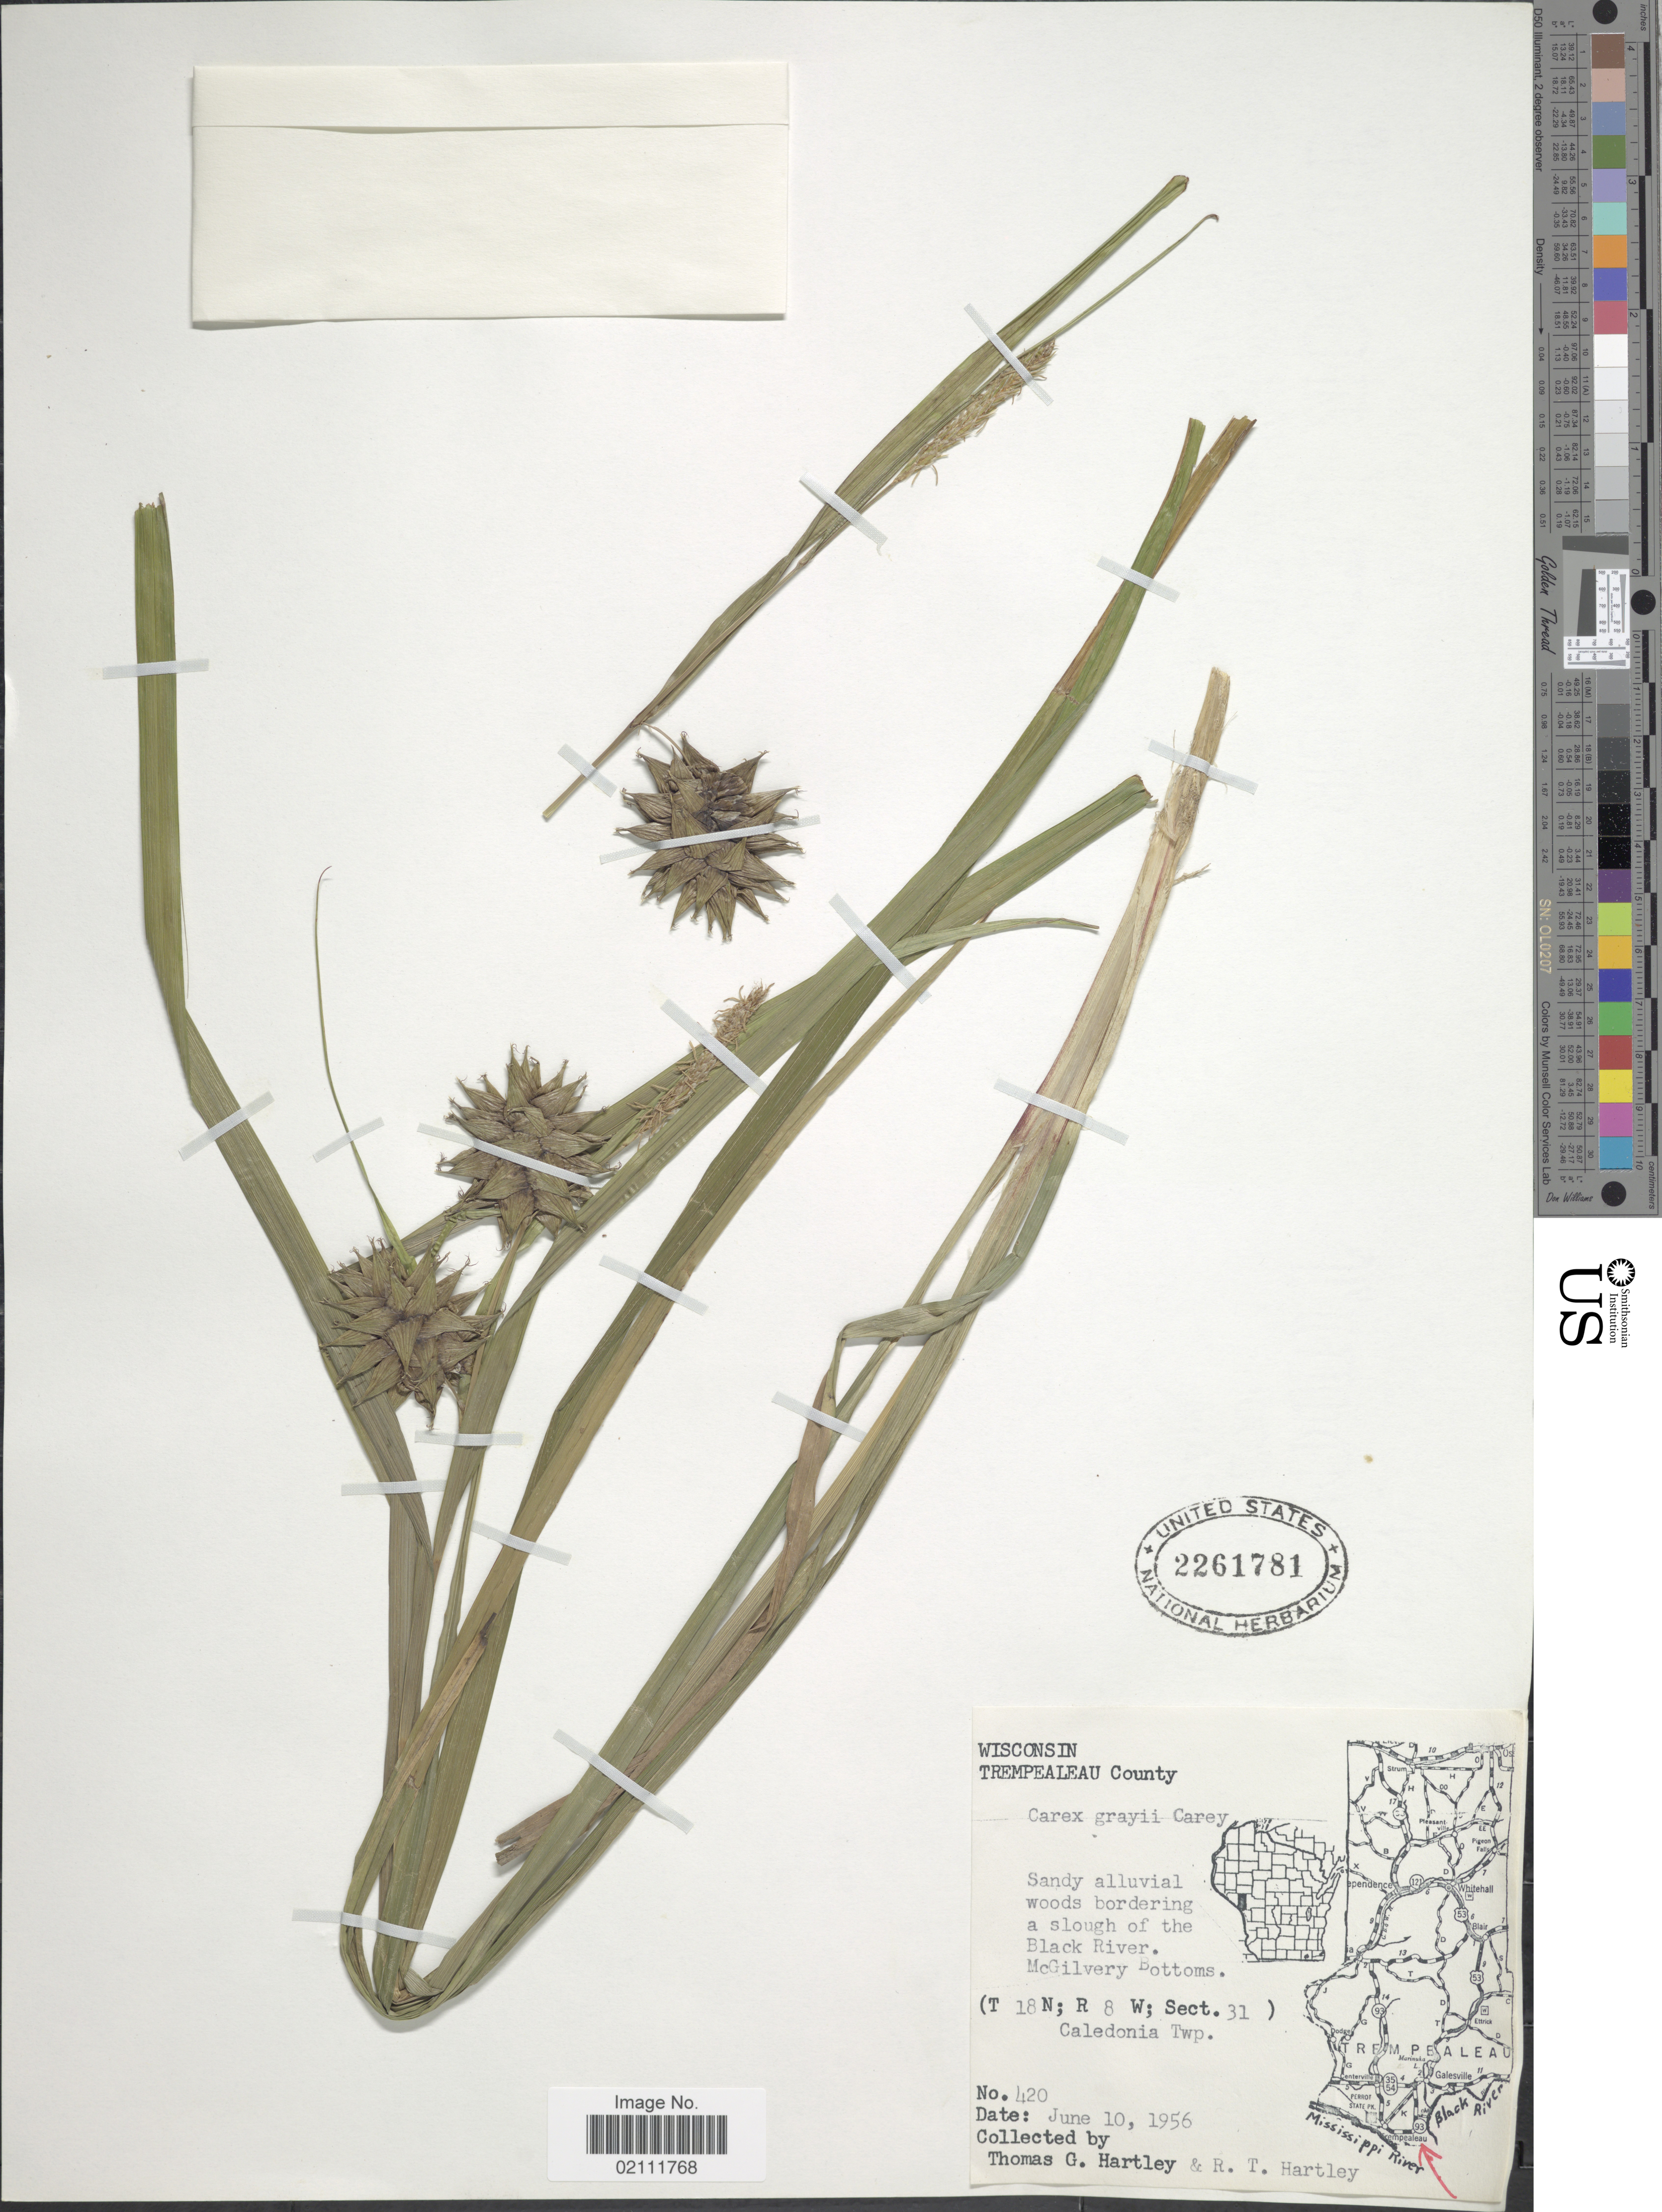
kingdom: Plantae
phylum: Tracheophyta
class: Liliopsida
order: Poales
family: Cyperaceae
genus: Carex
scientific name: Carex grayi var. hispidula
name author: A. Gray ex L.H. Bailey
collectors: T. G. Hartley & R. T. Hartley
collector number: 420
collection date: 1956-06-10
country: United States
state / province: Wisconsin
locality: Trempealeau County, woods bordering a slough of the Black River (McGilvery Bottoms), (T 18N; R 8 W; Sect. 31), Caledonia Twp.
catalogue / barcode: US 2261781